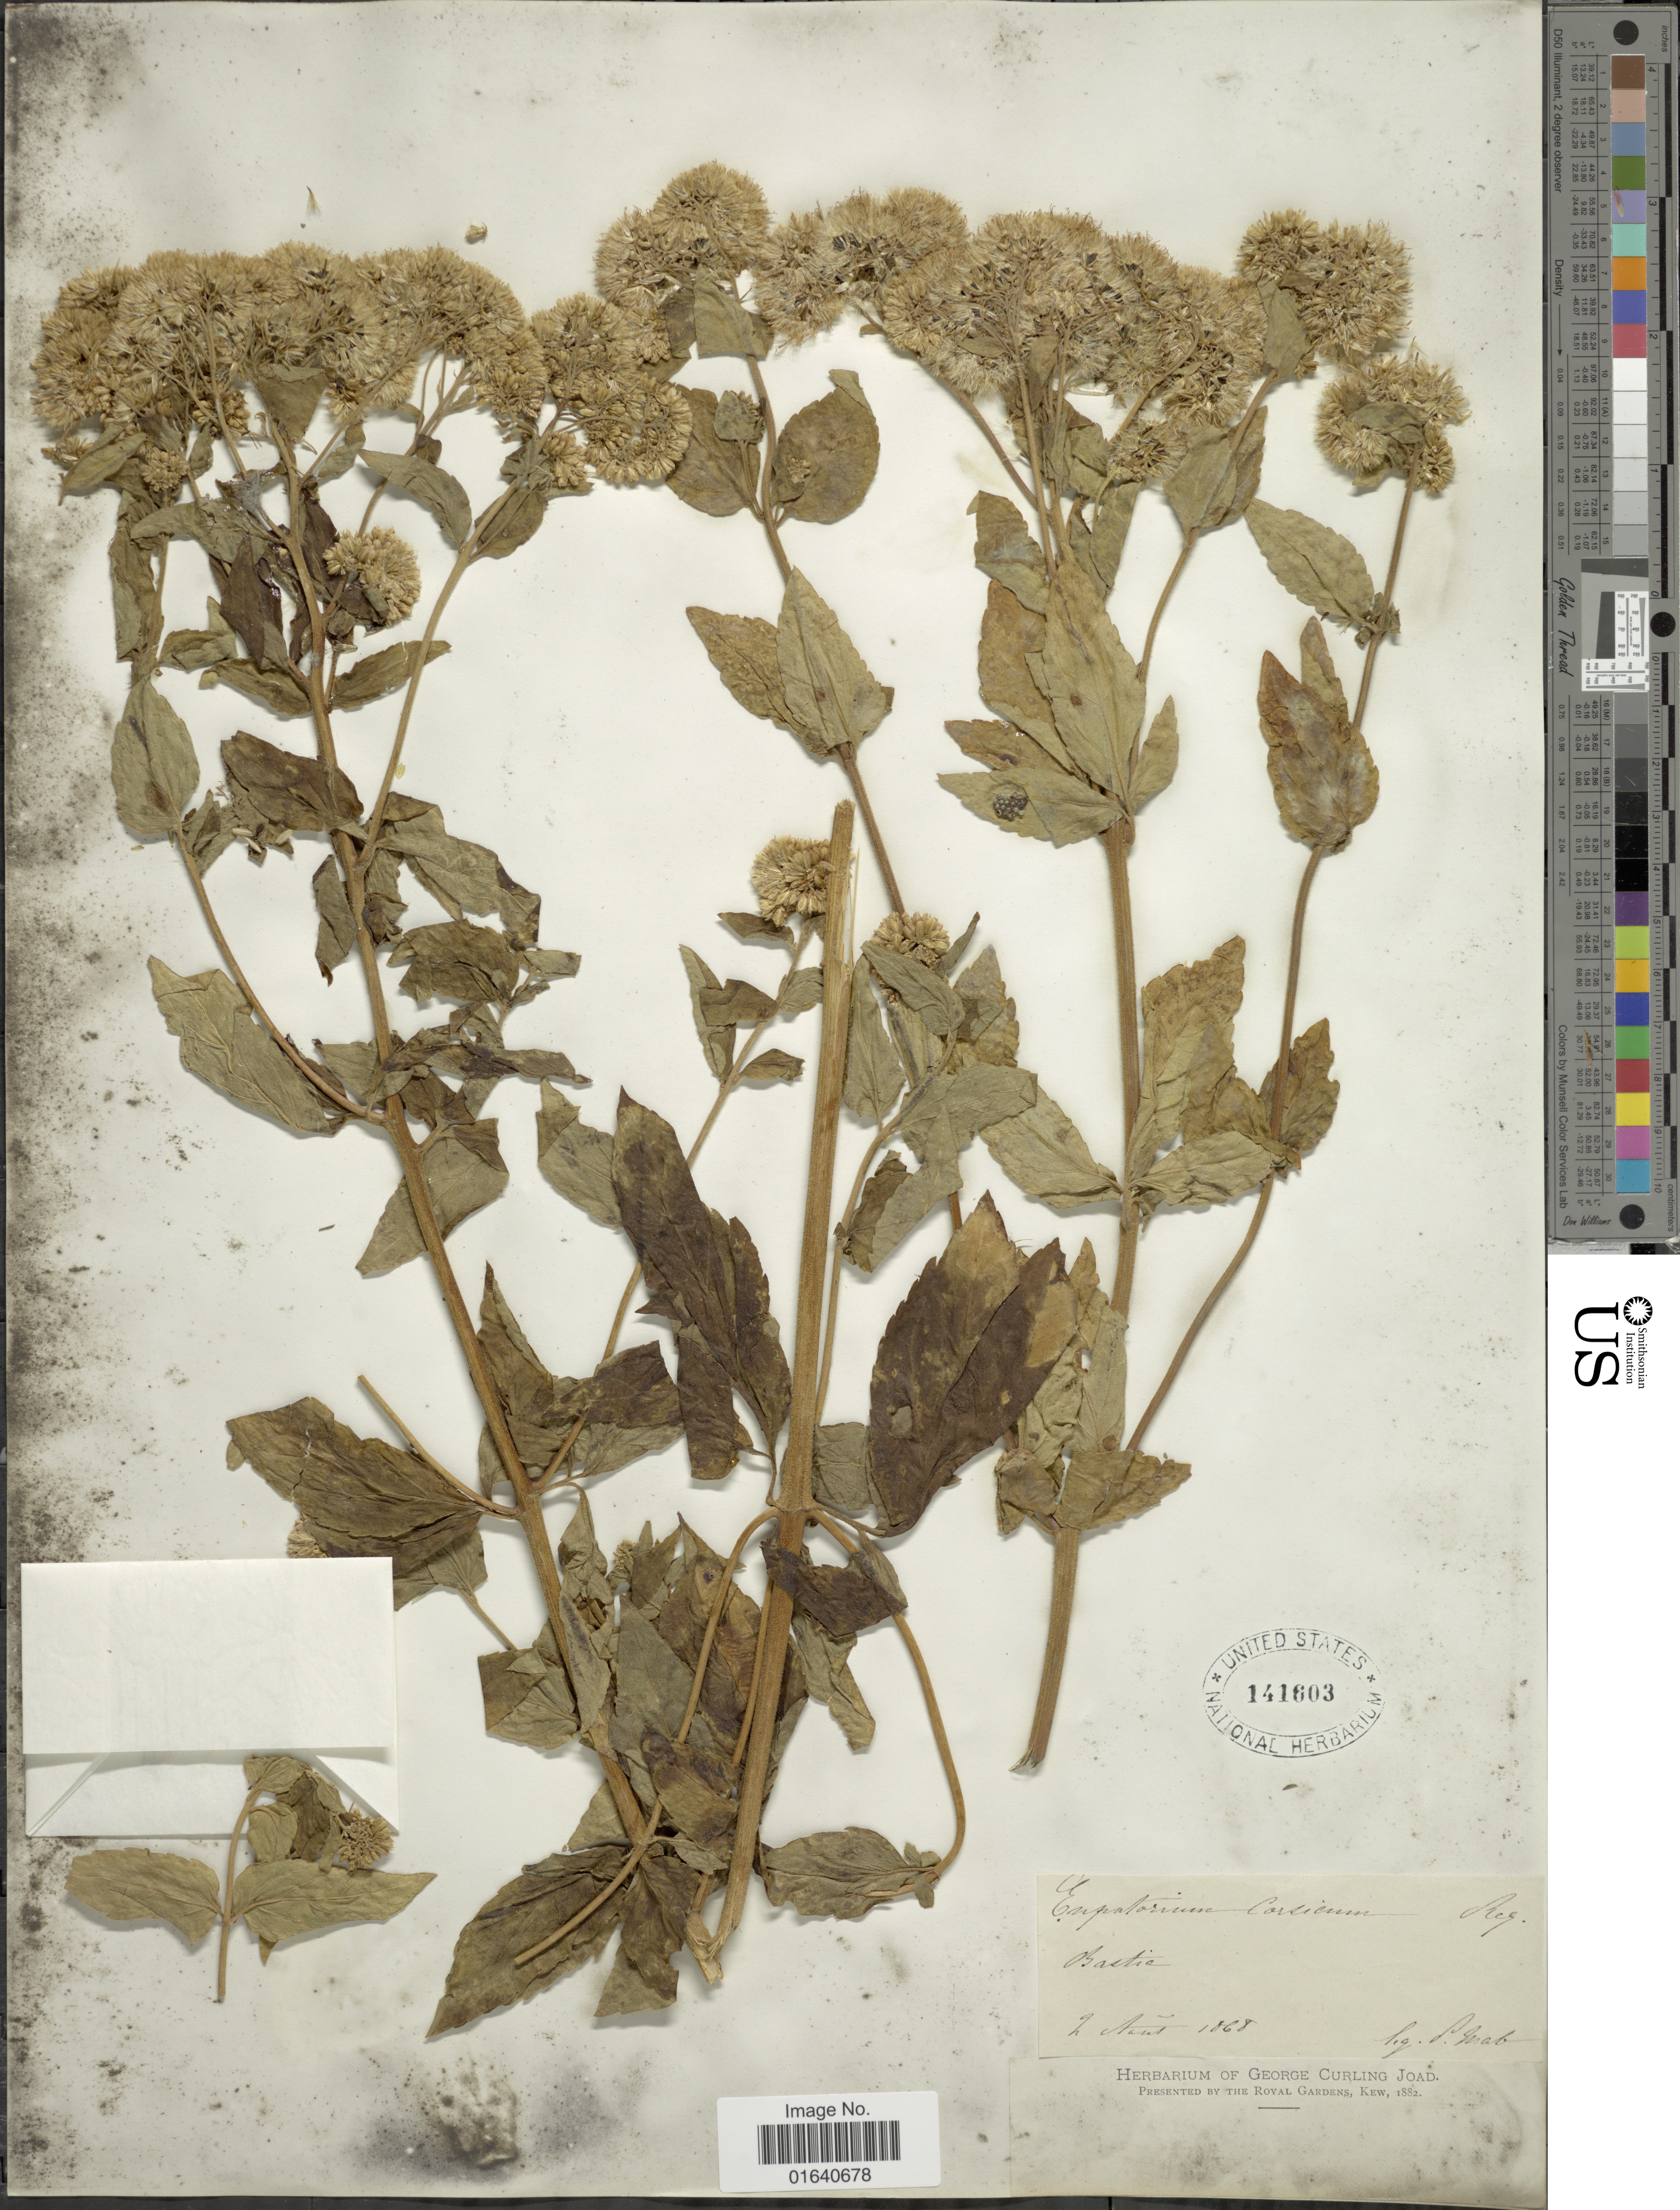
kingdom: Plantae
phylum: Tracheophyta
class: Magnoliopsida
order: Asterales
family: Asteraceae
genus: Eupatorium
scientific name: Eupatorium corsicum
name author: Req. ex Loisel.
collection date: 1868-08-02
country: France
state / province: Corsica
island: Corse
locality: Bastia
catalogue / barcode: US 141603